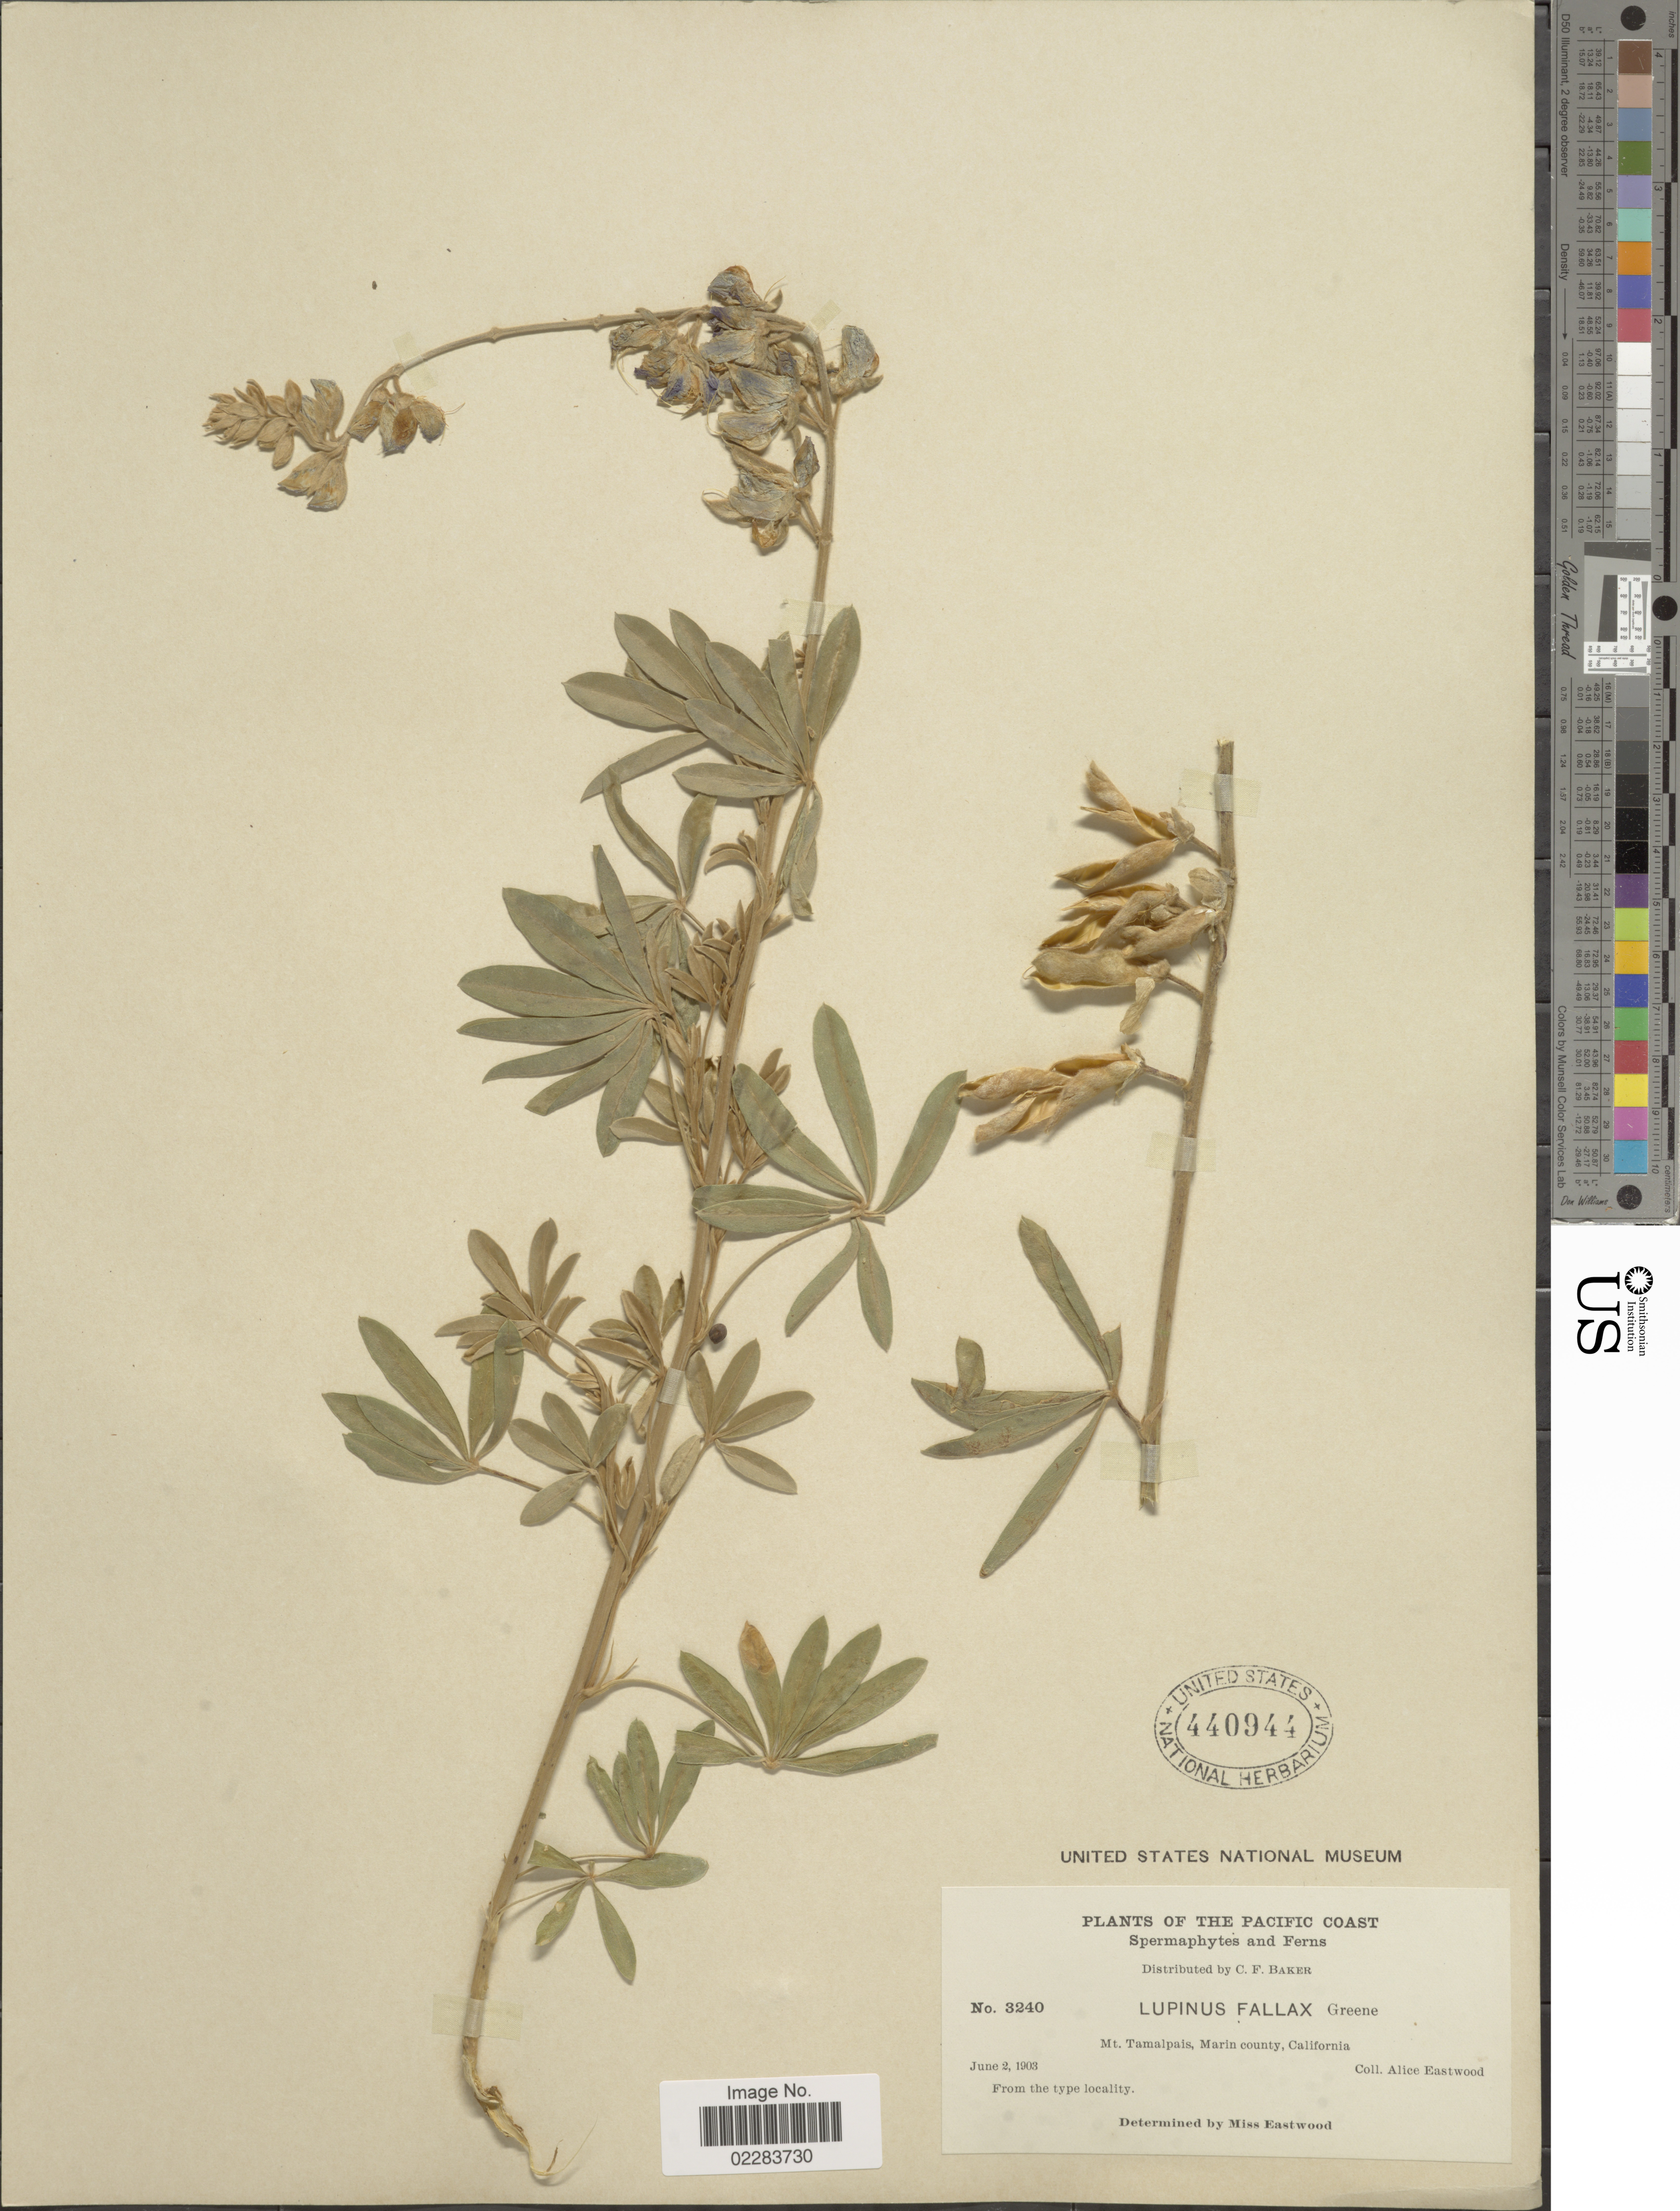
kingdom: Plantae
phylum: Tracheophyta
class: Magnoliopsida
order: Fabales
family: Fabaceae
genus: Lupinus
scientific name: Lupinus albifrons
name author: Benth.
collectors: A. Eastwood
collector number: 3240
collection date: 1903-06-02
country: United States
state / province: California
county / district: Marin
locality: Pacific County. Mt. Tamalpais, Marin County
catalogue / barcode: US 440944